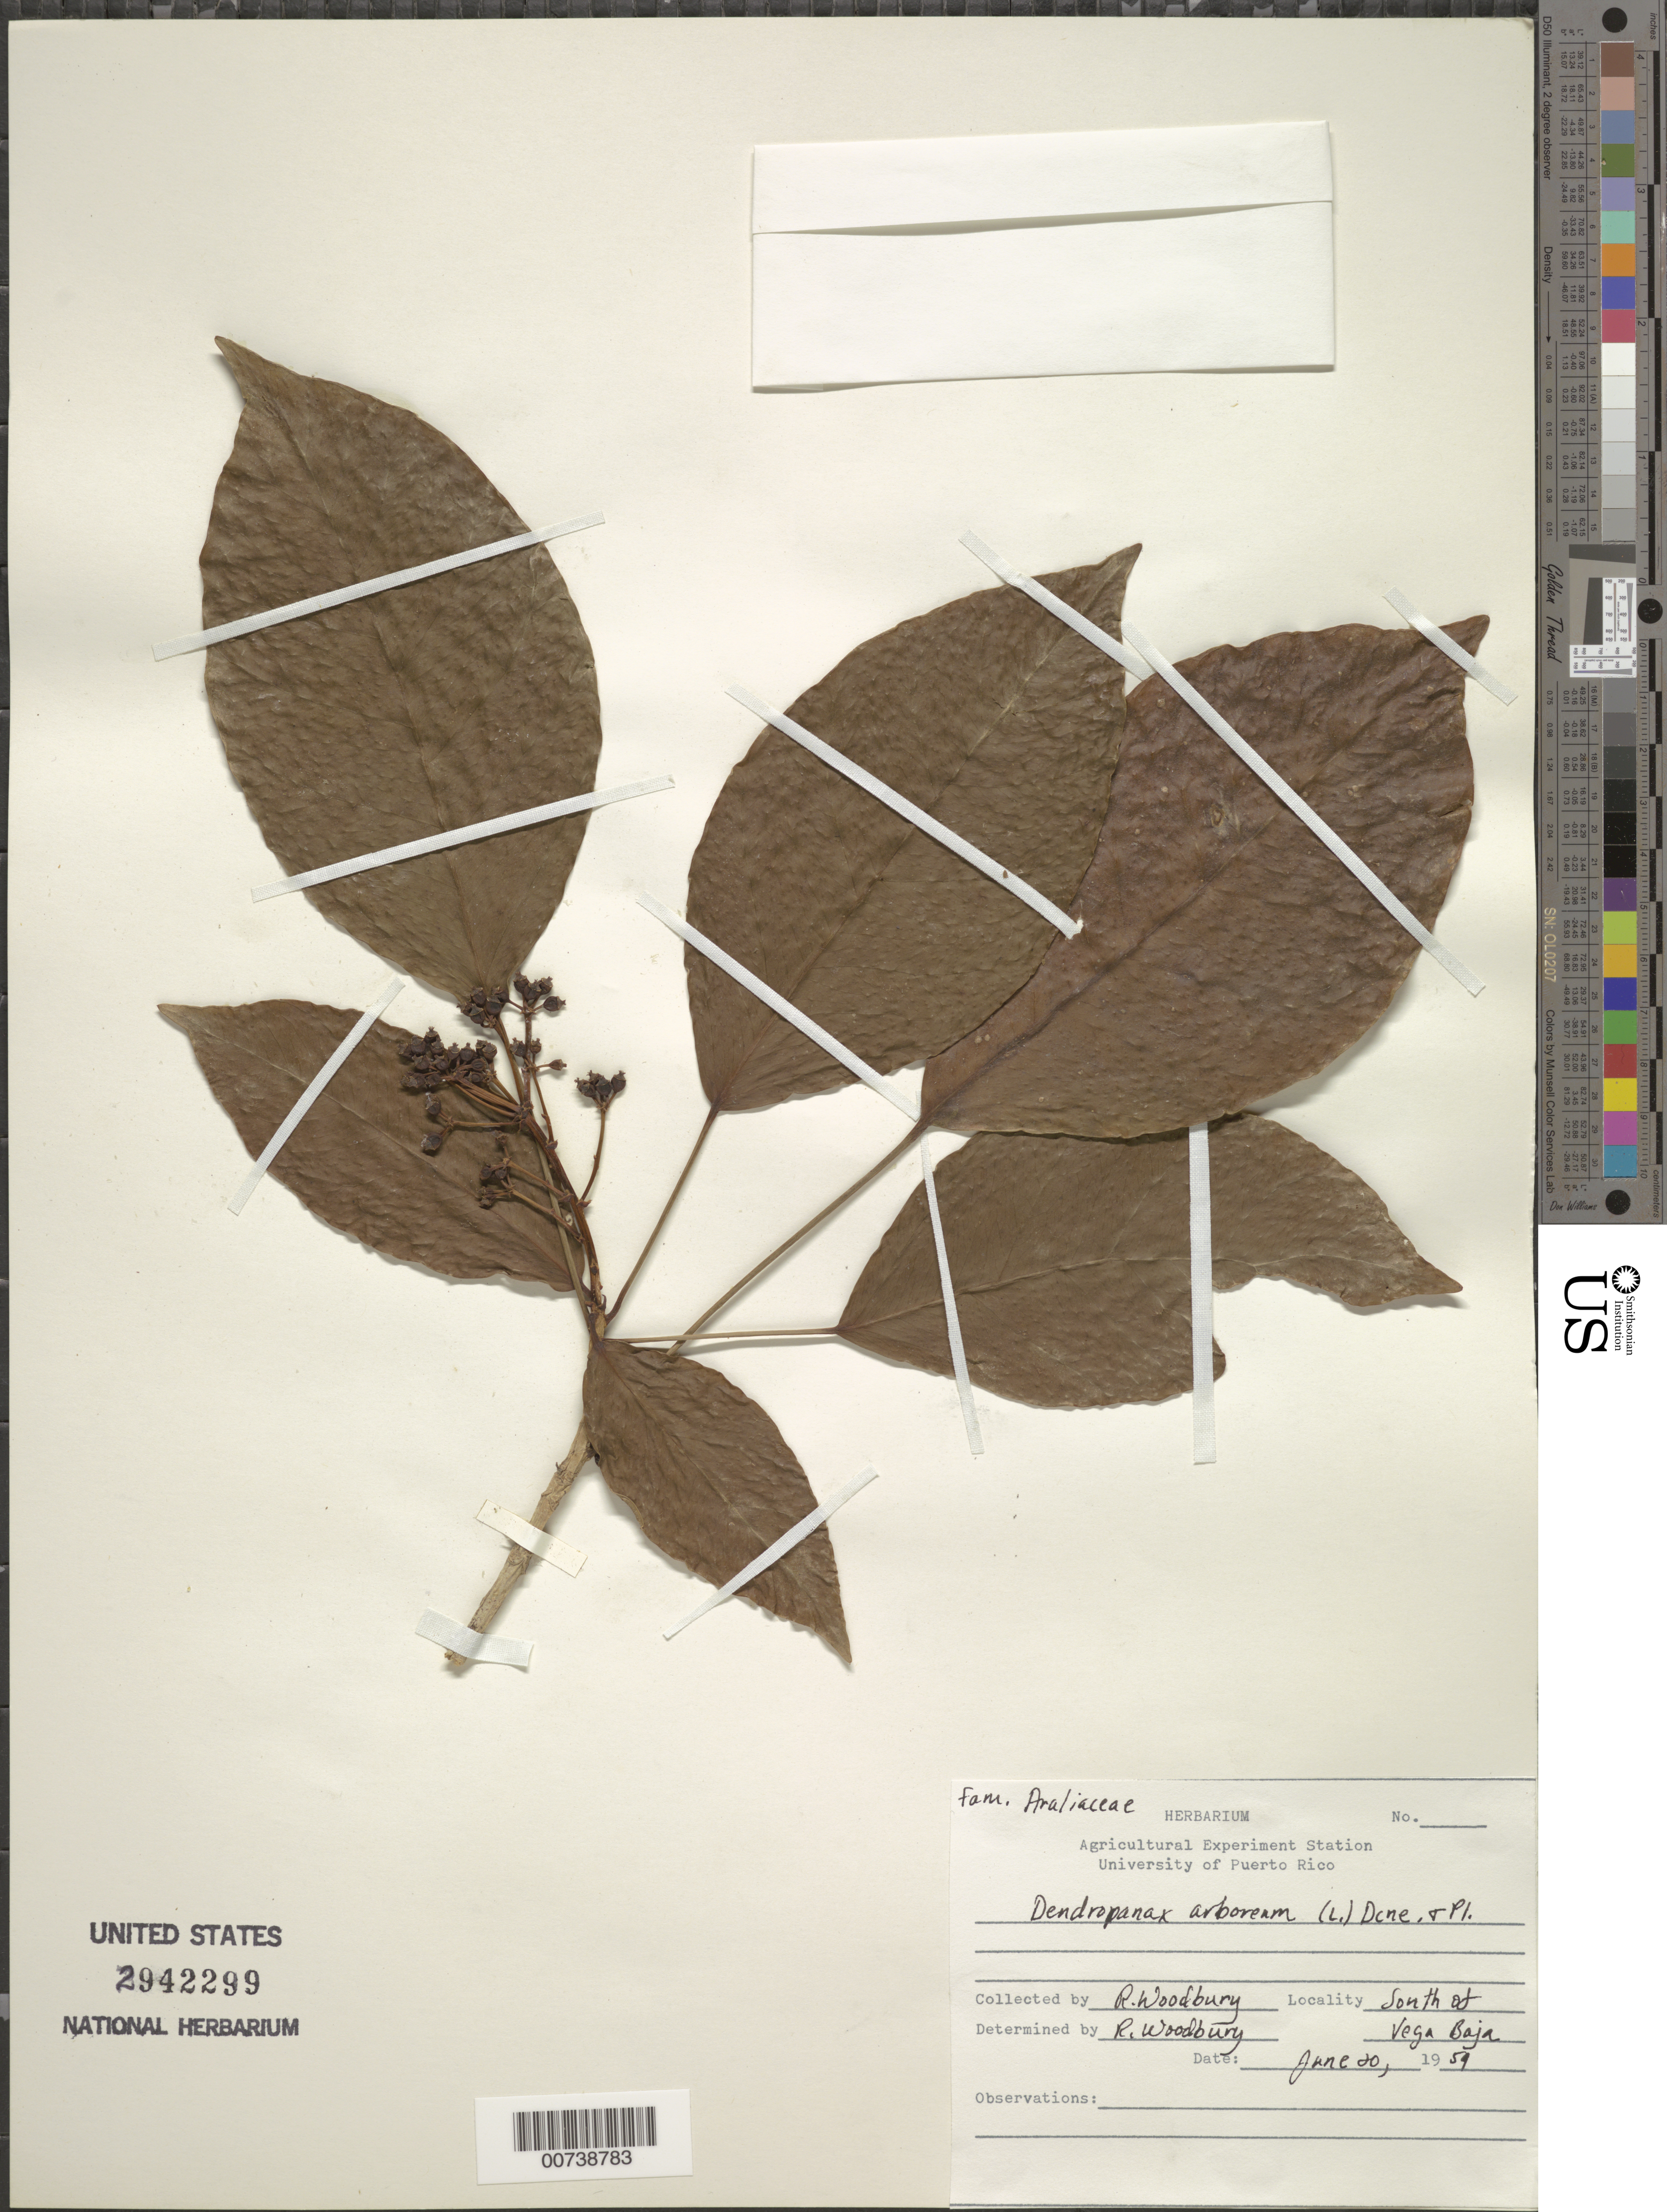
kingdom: Plantae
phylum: Tracheophyta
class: Magnoliopsida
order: Apiales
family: Araliaceae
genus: Dendropanax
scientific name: Dendropanax arboreus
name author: (L.) Decne. & Planch.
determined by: Woodbury, R. O.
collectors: R. O. Woodbury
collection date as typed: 20 Jun 1959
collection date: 1959-06-20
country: Puerto Rico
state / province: Vega Baja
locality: South of Vega Baja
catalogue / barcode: US 2942299